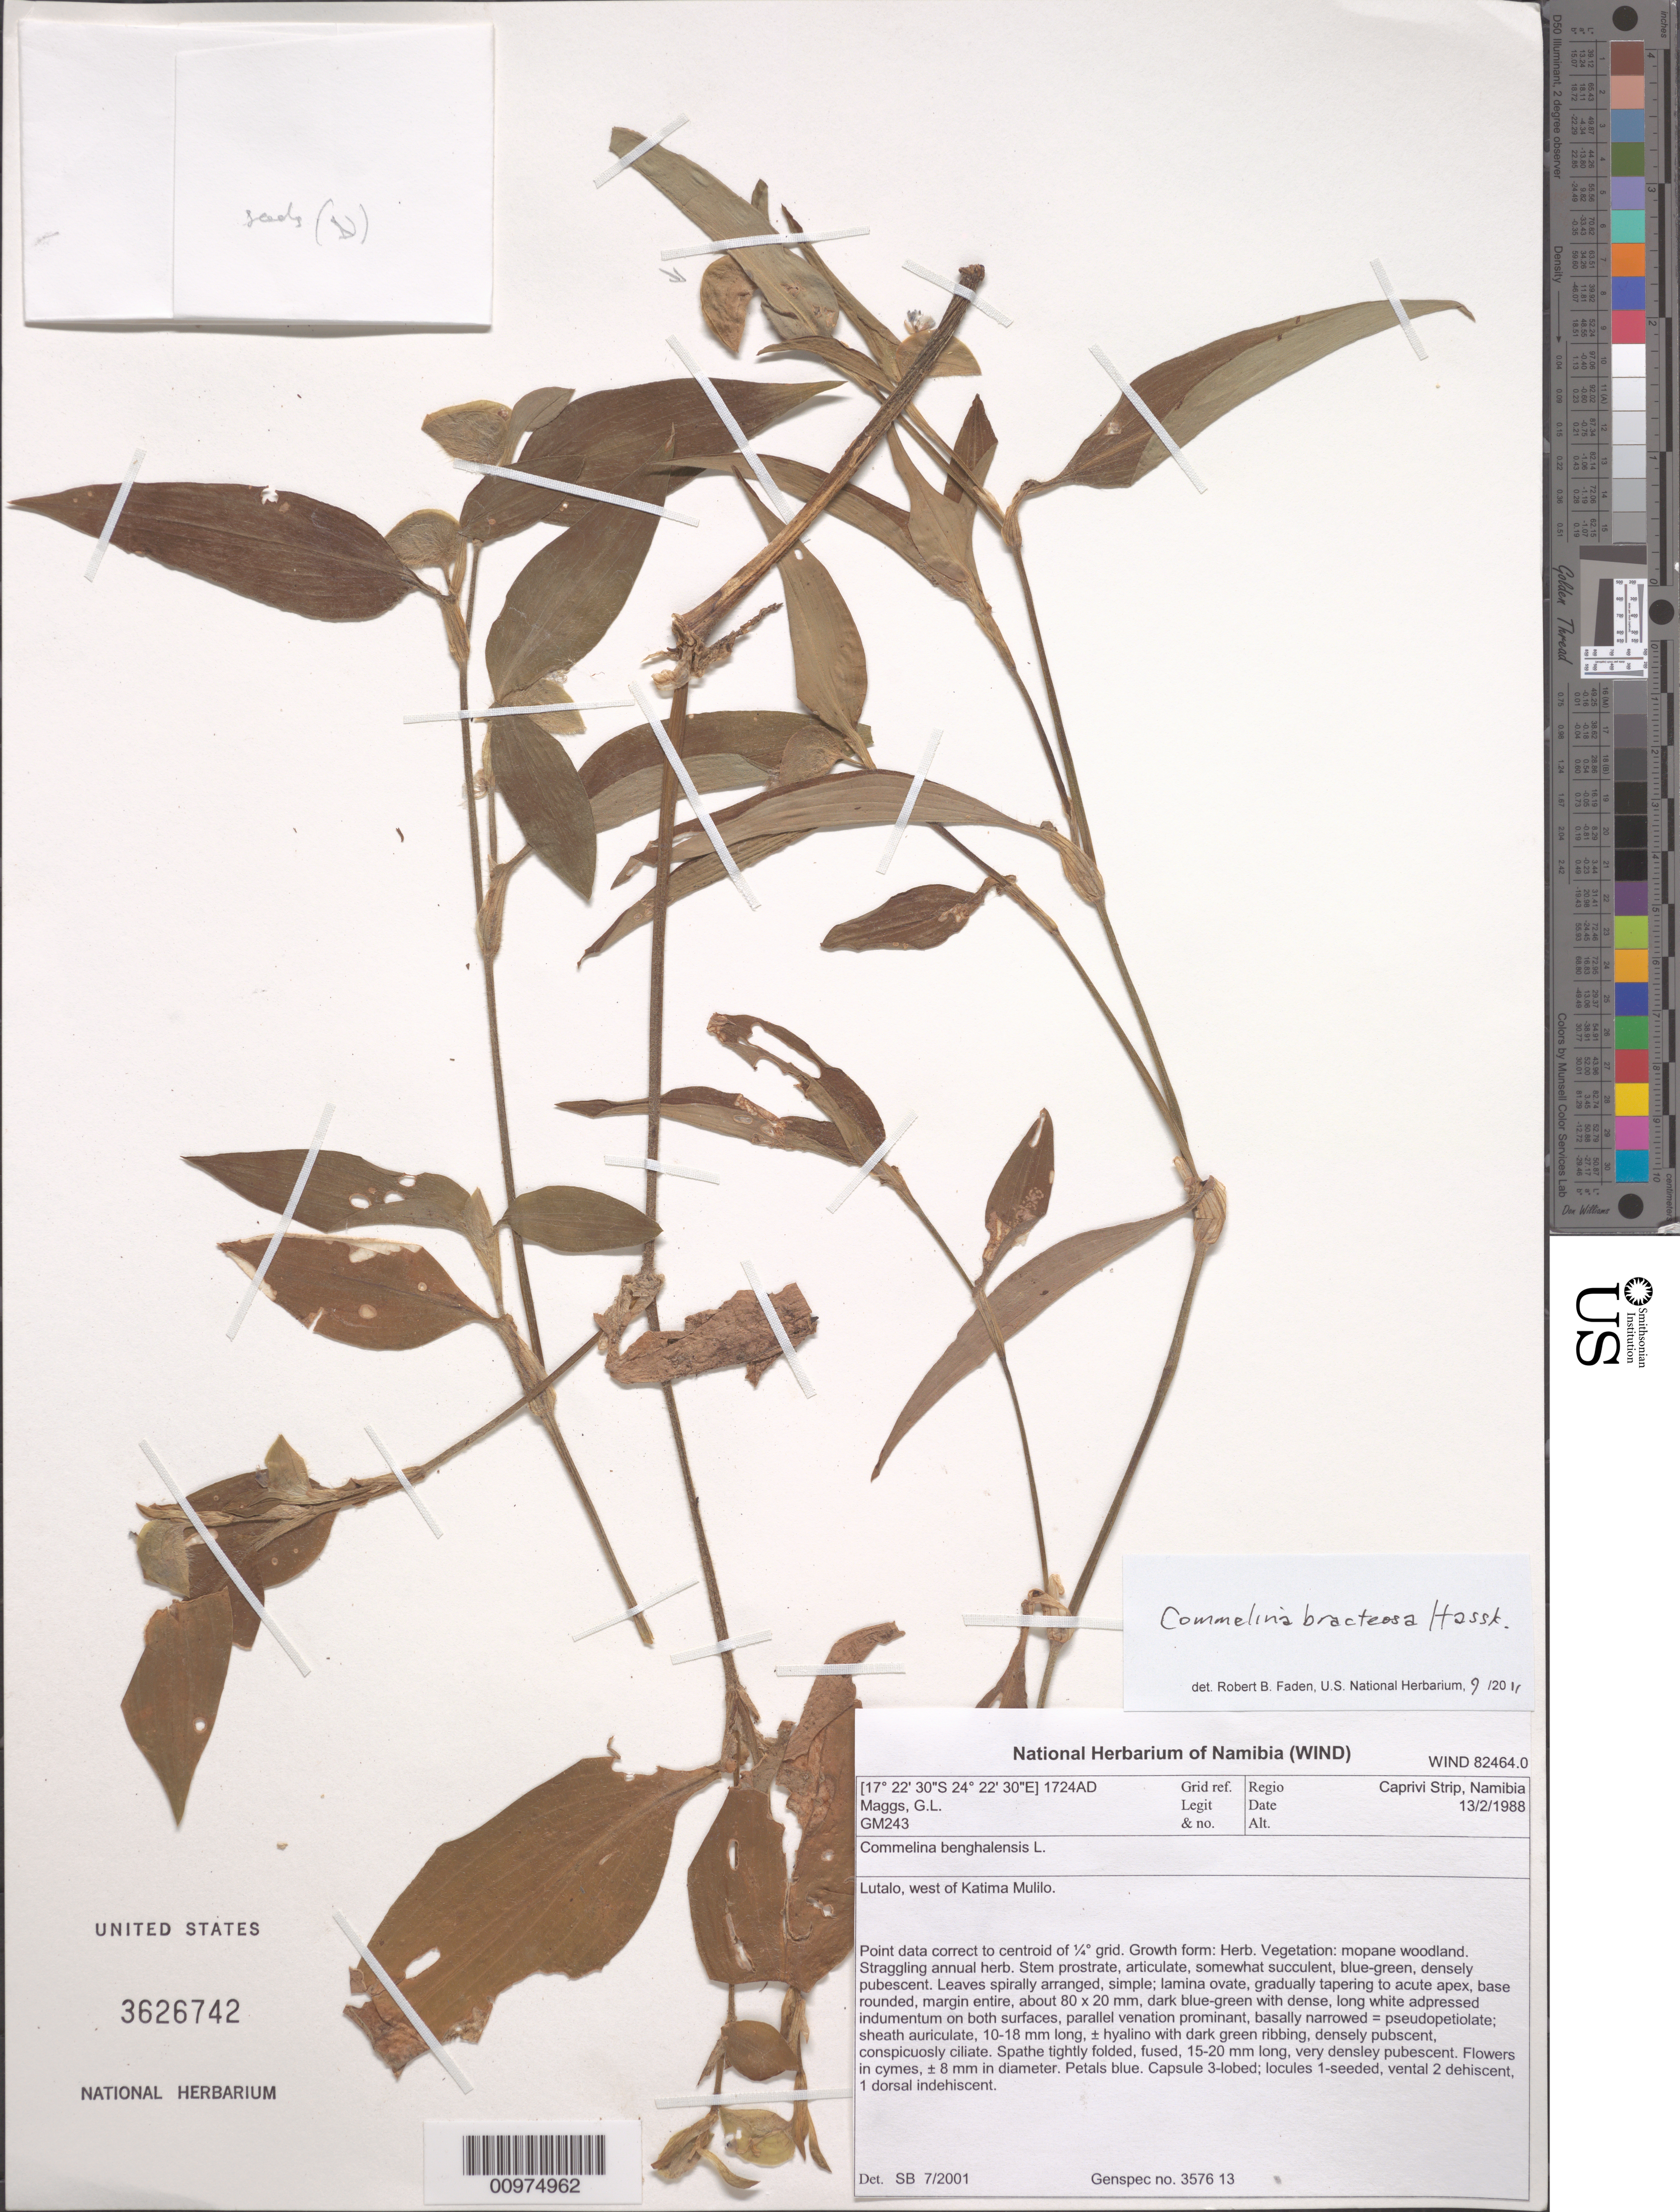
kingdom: Plantae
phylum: Tracheophyta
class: Liliopsida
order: Commelinales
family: Commelinaceae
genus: Commelina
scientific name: Commelina bracteosa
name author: Hassk.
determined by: Faden, Robert B., (US), Smithsonian Institution - National Museum of Natural History (UNITED STATES)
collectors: G. L. Maggs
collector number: GM243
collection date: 1988-02-13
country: Namibia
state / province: Caprivi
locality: Caprivi Strip, Lutlao, west of Katima Mulilo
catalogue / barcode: US 3626742